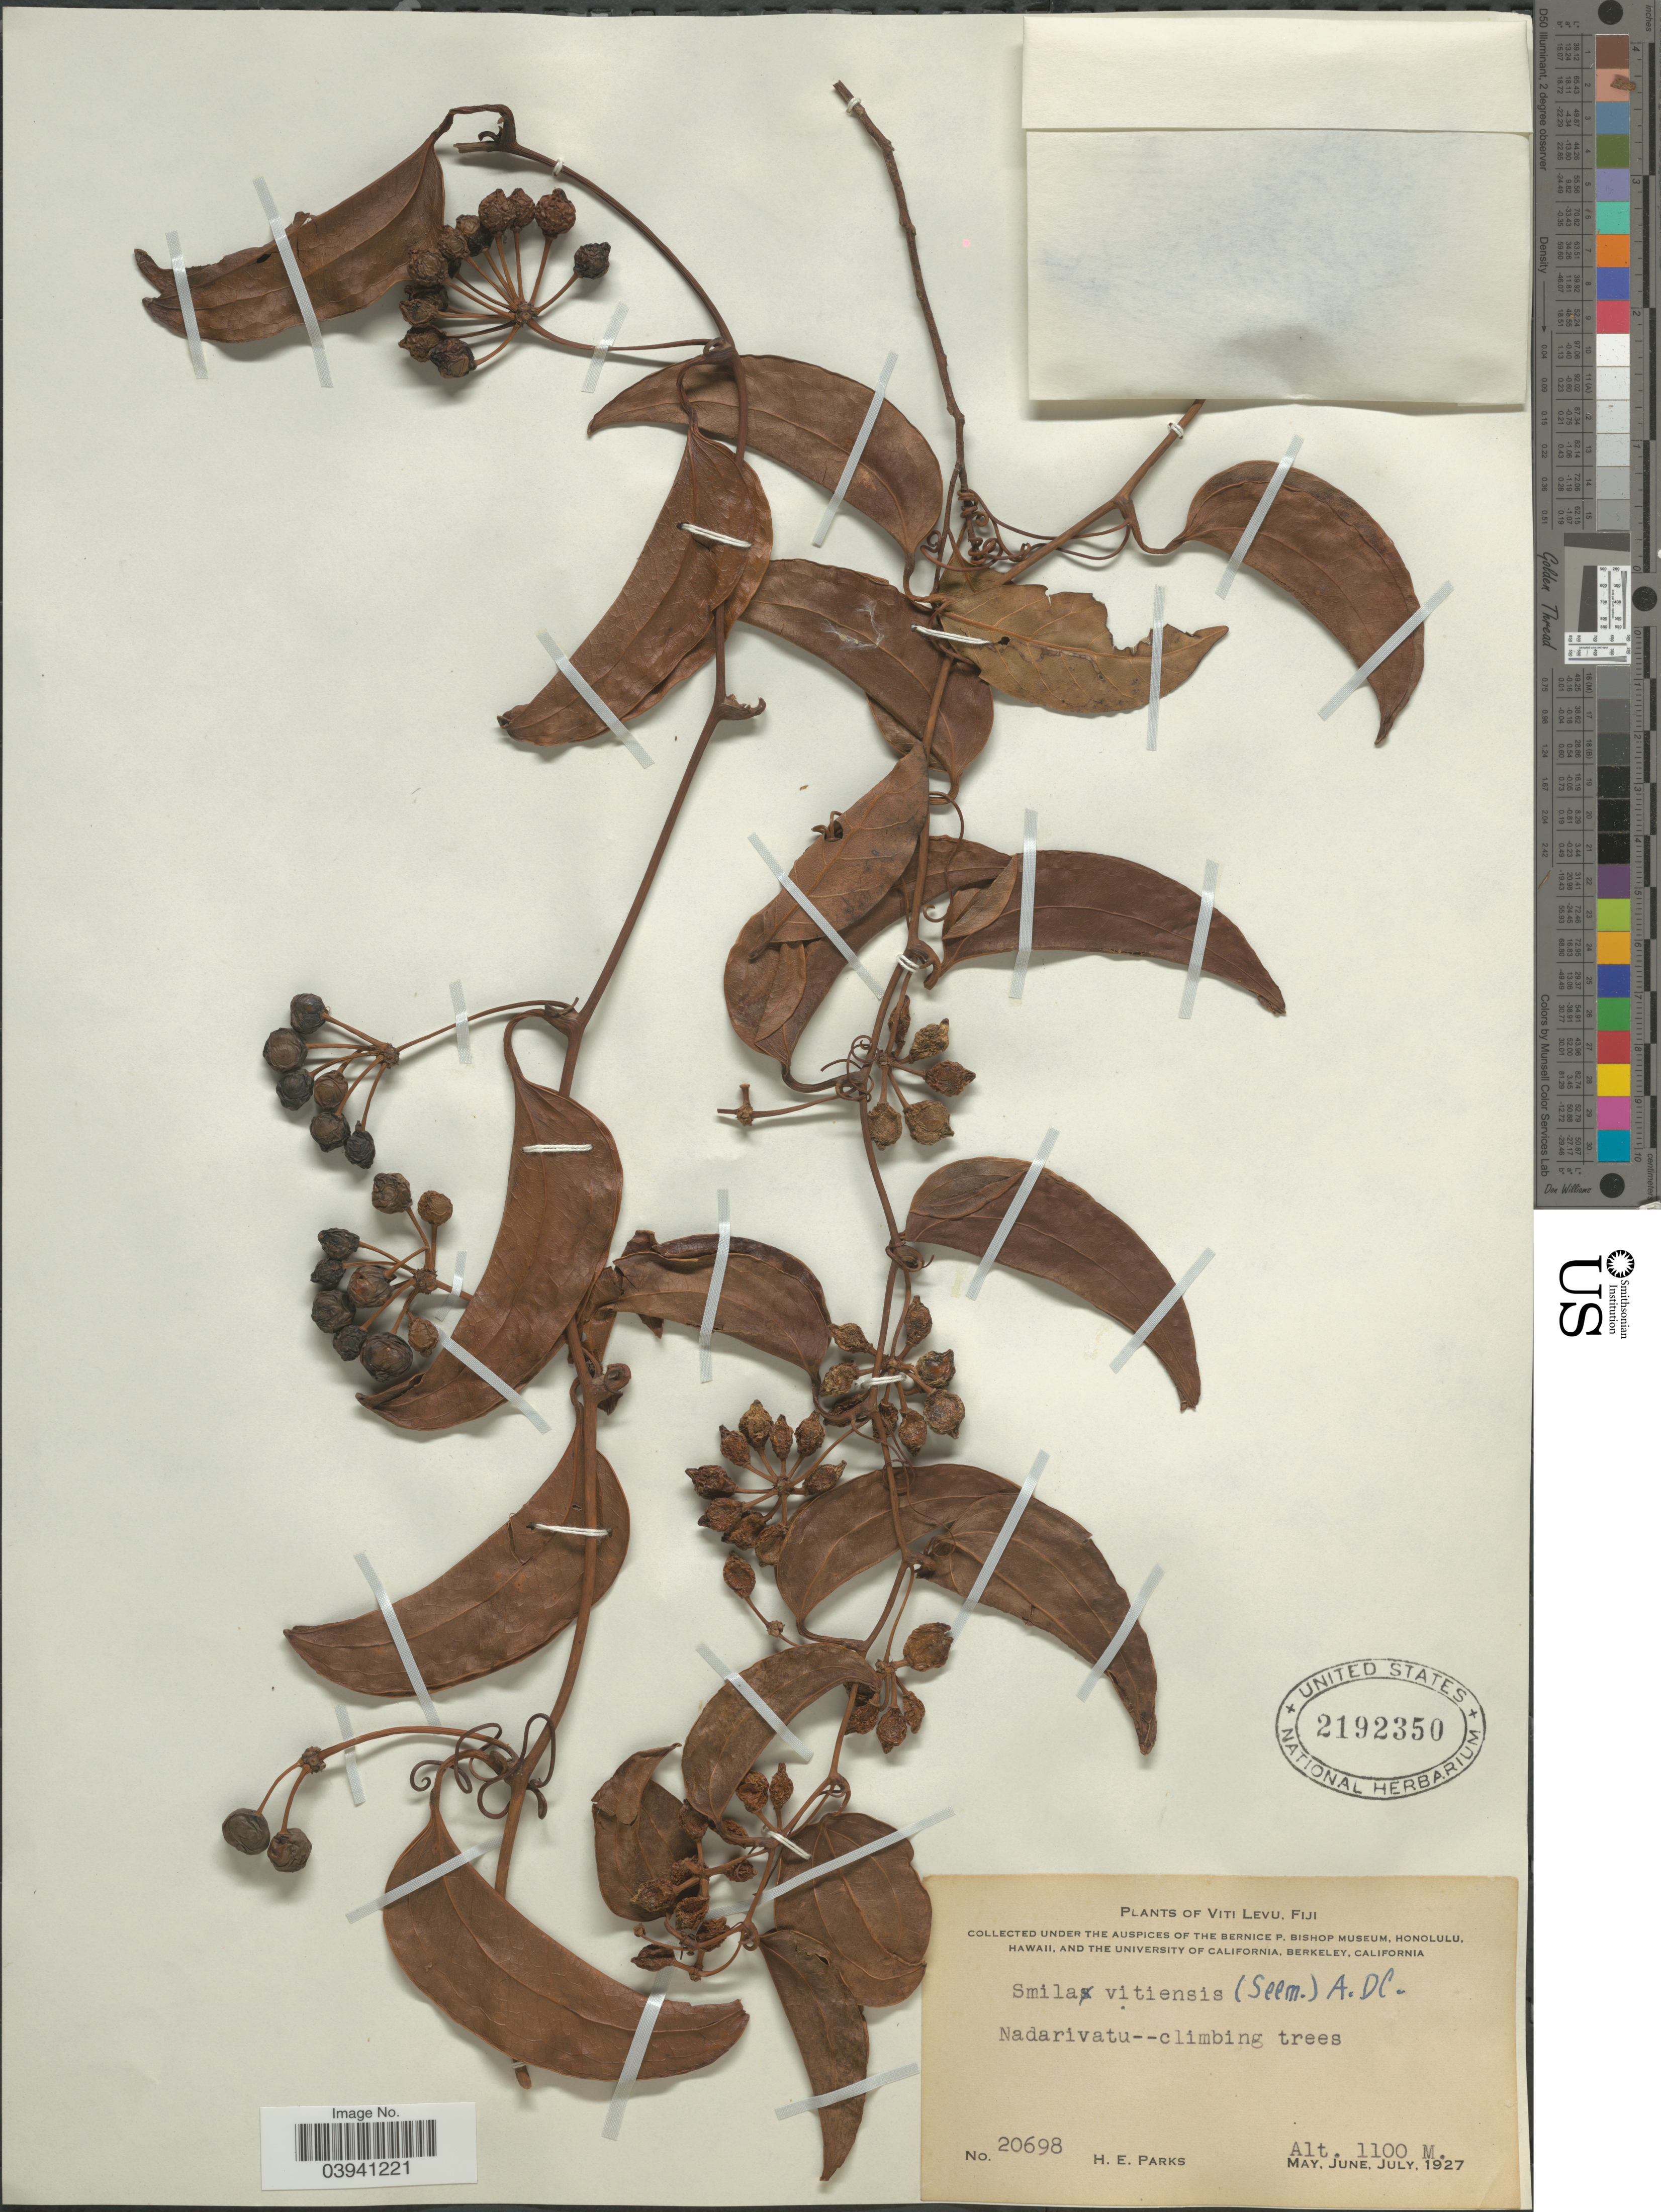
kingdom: Plantae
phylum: Tracheophyta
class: Liliopsida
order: Liliales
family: Smilacaceae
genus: Smilax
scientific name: Smilax vitiensis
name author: (Seem.) A. DC.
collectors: H. E. Parks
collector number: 20698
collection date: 1927-05/1927-07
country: Fiji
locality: Viti Levu. Nadarivatu.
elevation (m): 1100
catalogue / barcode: US 2192350